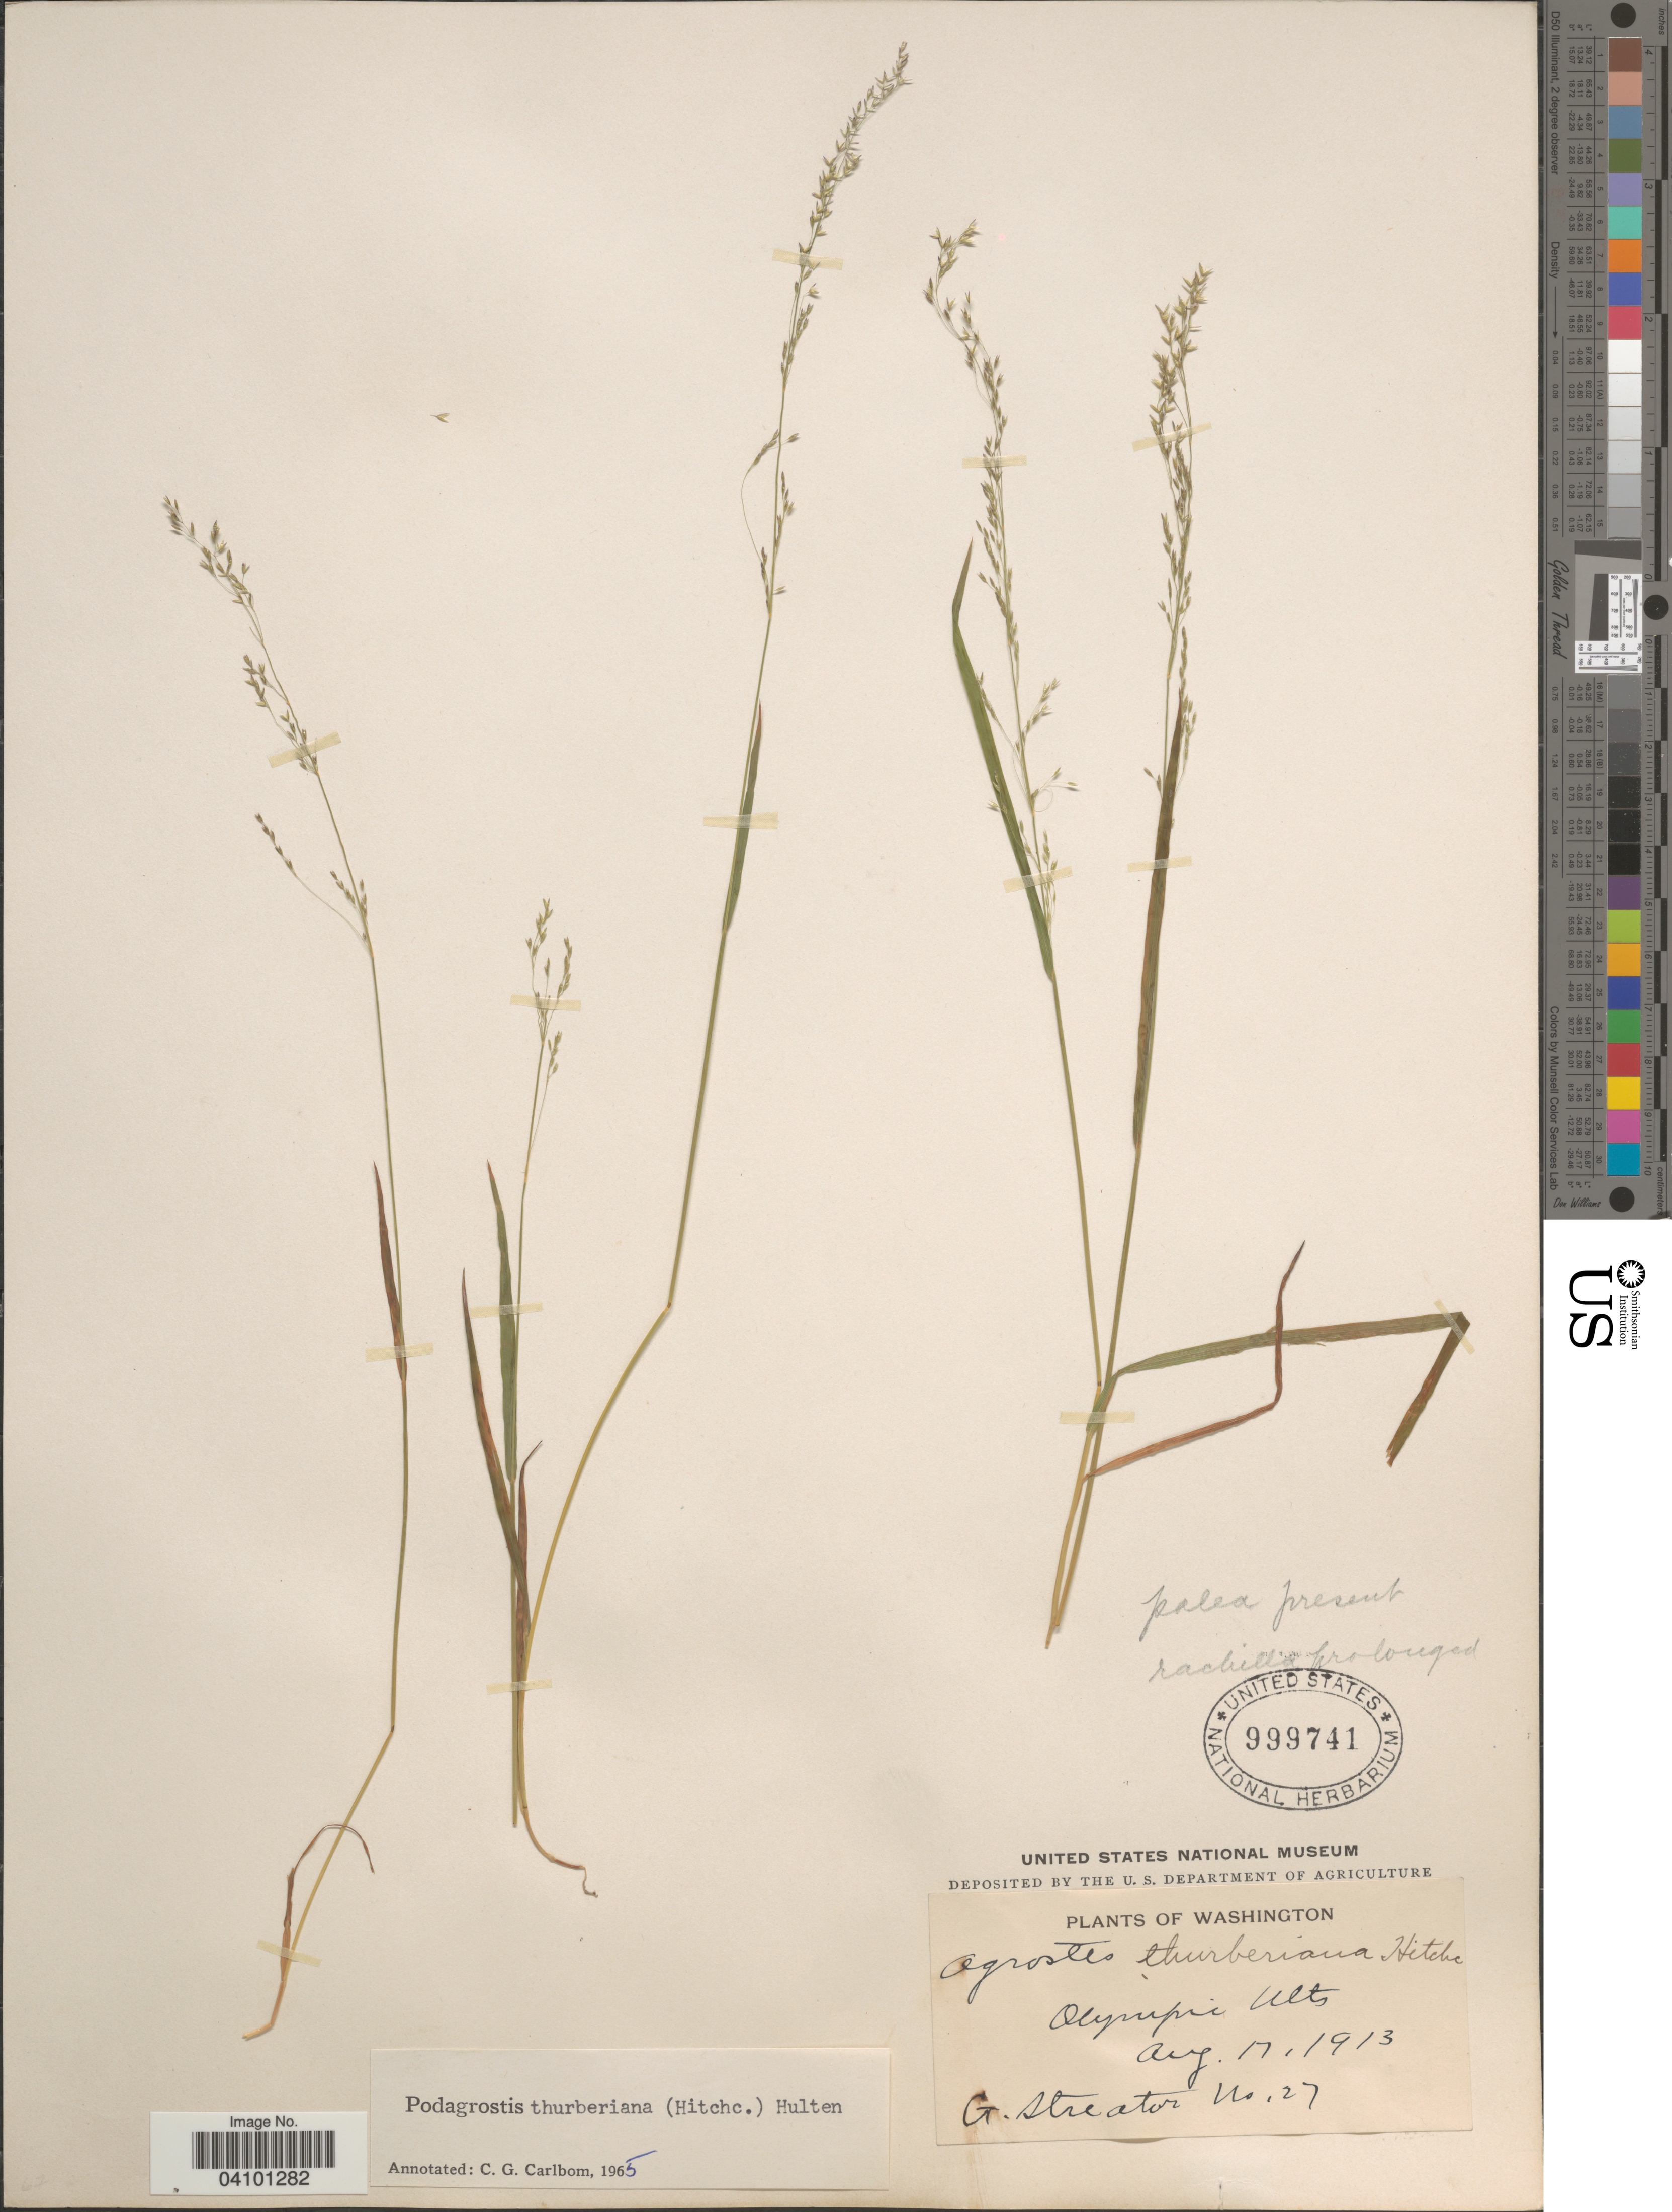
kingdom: Plantae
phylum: Tracheophyta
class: Liliopsida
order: Poales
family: Poaceae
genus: Podagrostis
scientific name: Podagrostis thurberiana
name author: Hitchc.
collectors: G. Streator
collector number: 27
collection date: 1913-08-17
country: United States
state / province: Washington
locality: Olympic Mts.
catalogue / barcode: US 999741